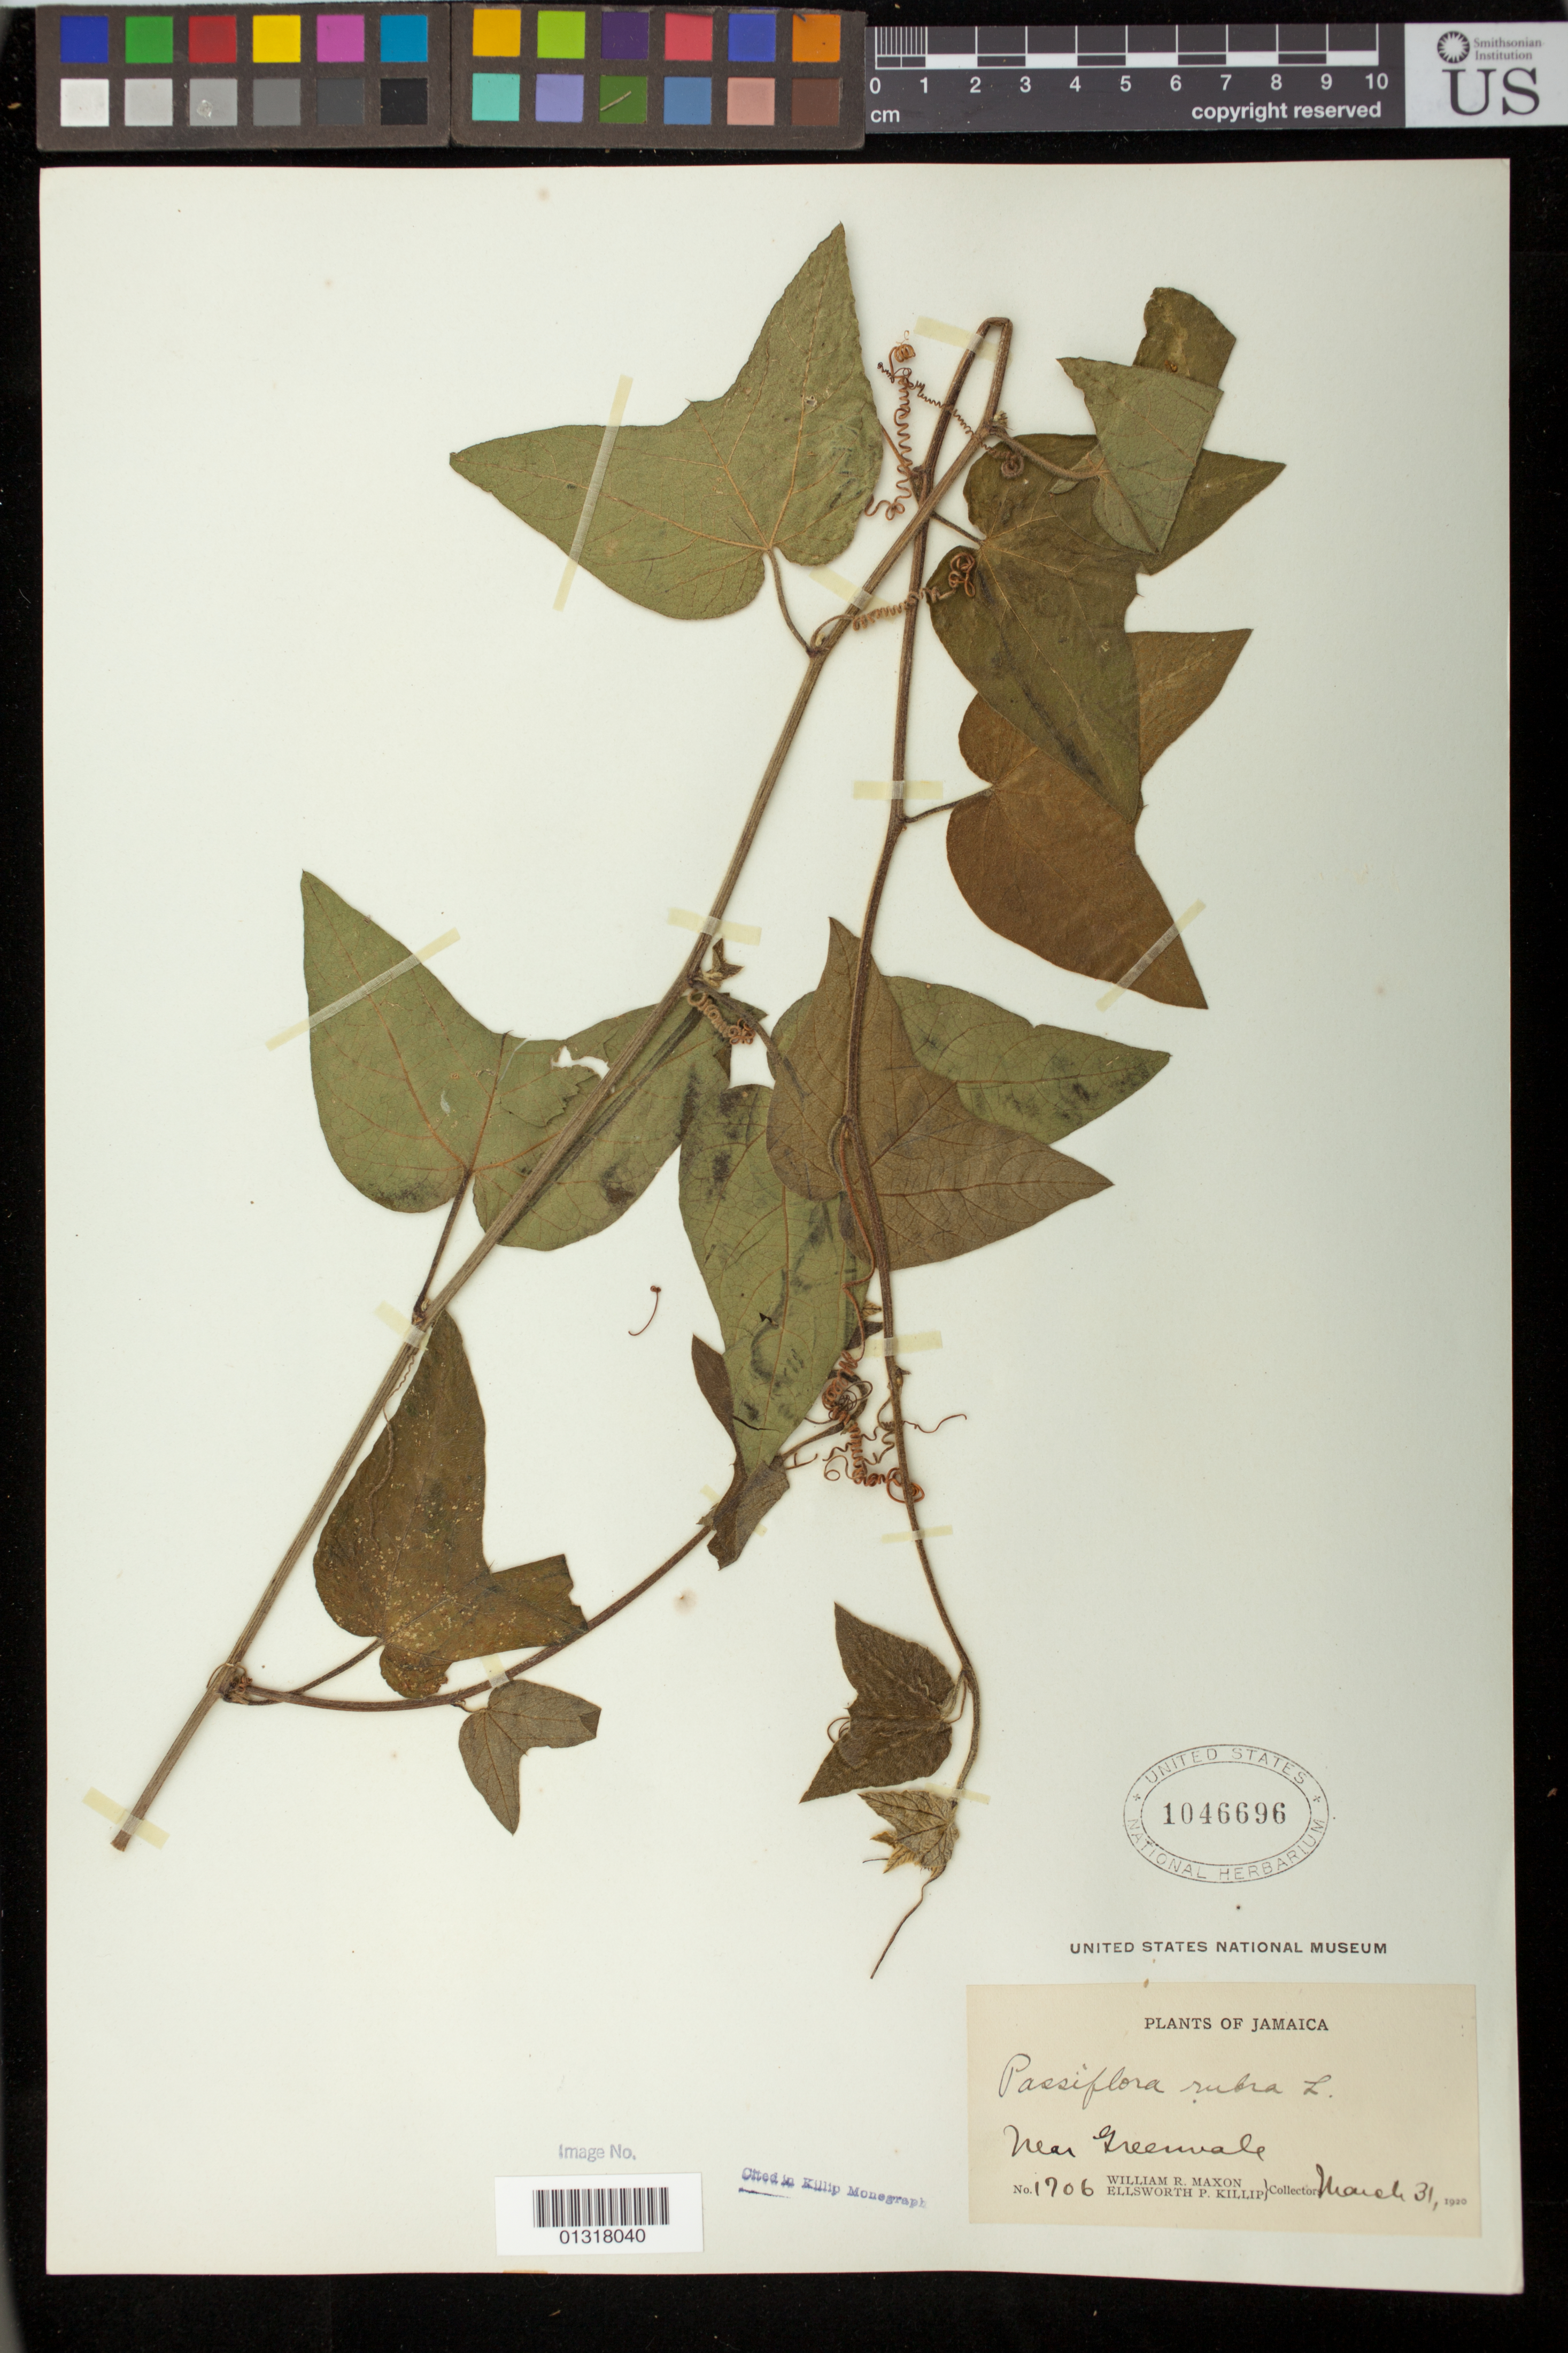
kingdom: Plantae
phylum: Tracheophyta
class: Magnoliopsida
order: Malpighiales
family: Passifloraceae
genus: Passiflora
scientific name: Passiflora rubra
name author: L.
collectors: W. R. Maxon & E. P. Killip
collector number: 1706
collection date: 1920-03-31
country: Jamaica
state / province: Manchester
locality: Near Greenvale.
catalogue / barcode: US 1046696